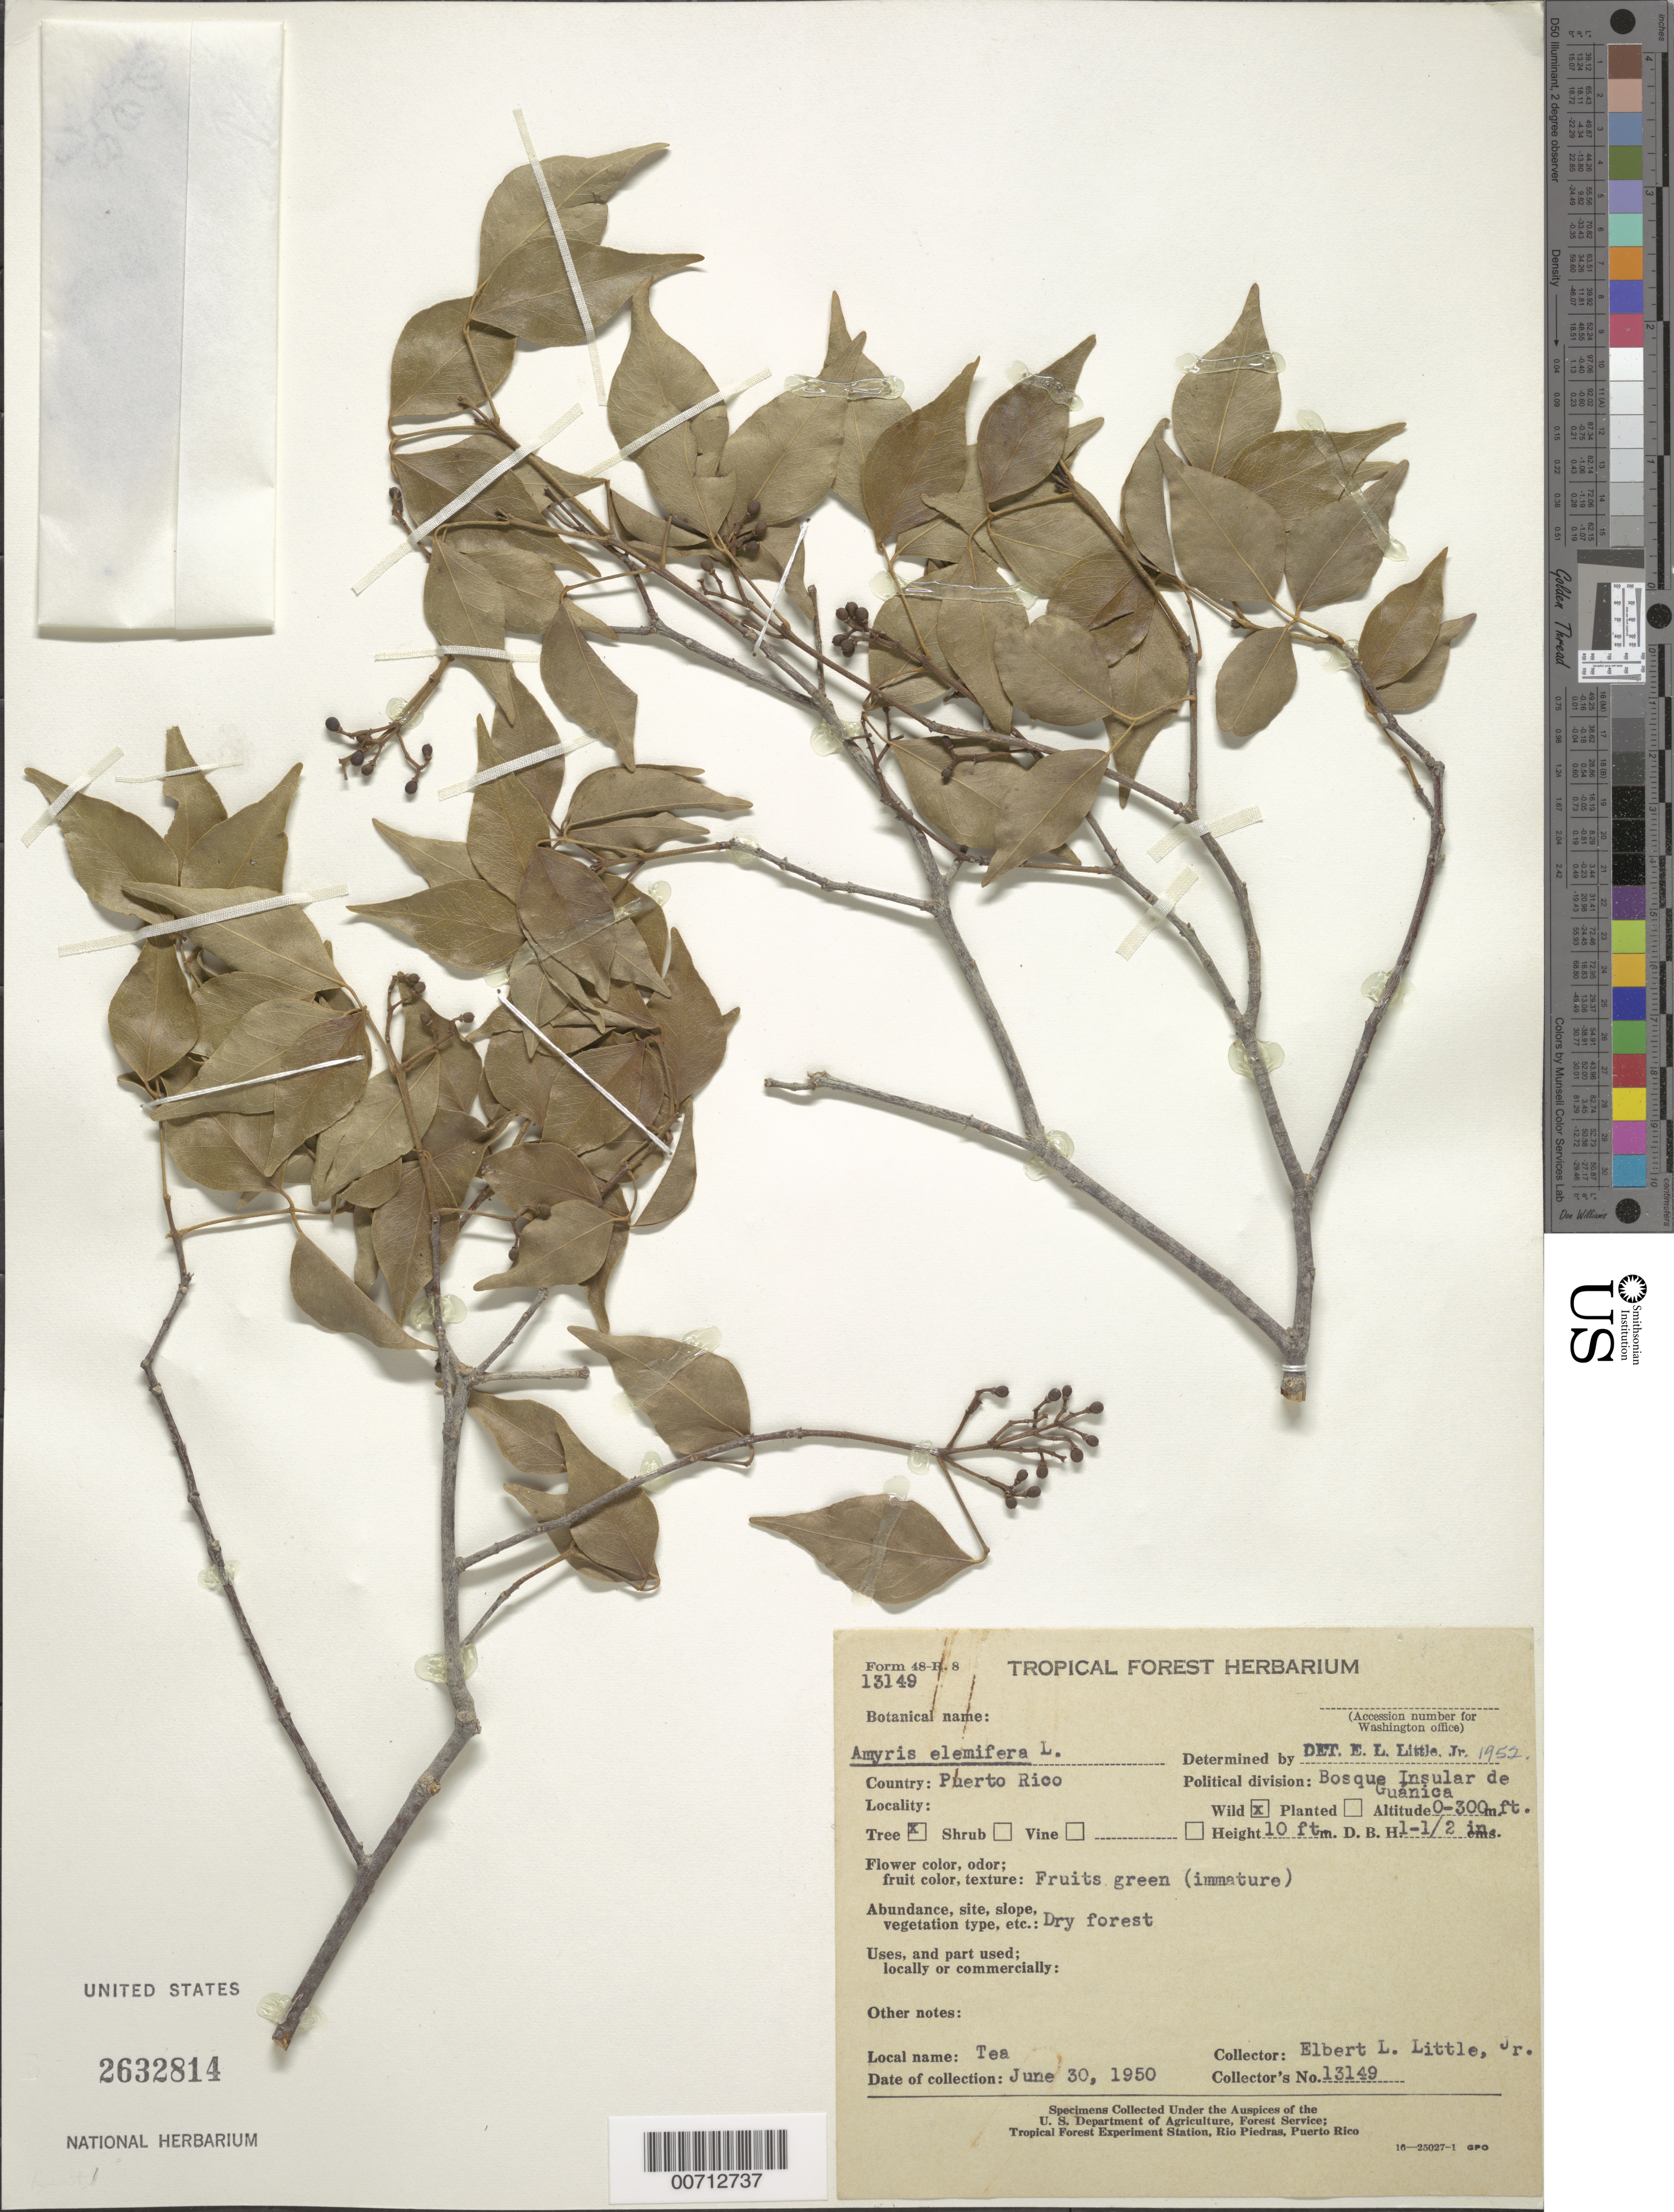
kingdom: Plantae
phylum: Tracheophyta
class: Magnoliopsida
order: Sapindales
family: Rutaceae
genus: Amyris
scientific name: Amyris elemifera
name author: L.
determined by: Little, Elbert L., Jr., (FSSR), United States Department of Agriculture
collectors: E. L. Little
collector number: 13149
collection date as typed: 30 Jun 1950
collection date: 1950-06-30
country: Puerto Rico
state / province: Guanica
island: Greater Antilles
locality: Bosque Insular de Guanica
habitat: Dry forest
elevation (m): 0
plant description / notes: Common name: Tea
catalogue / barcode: US 2632814